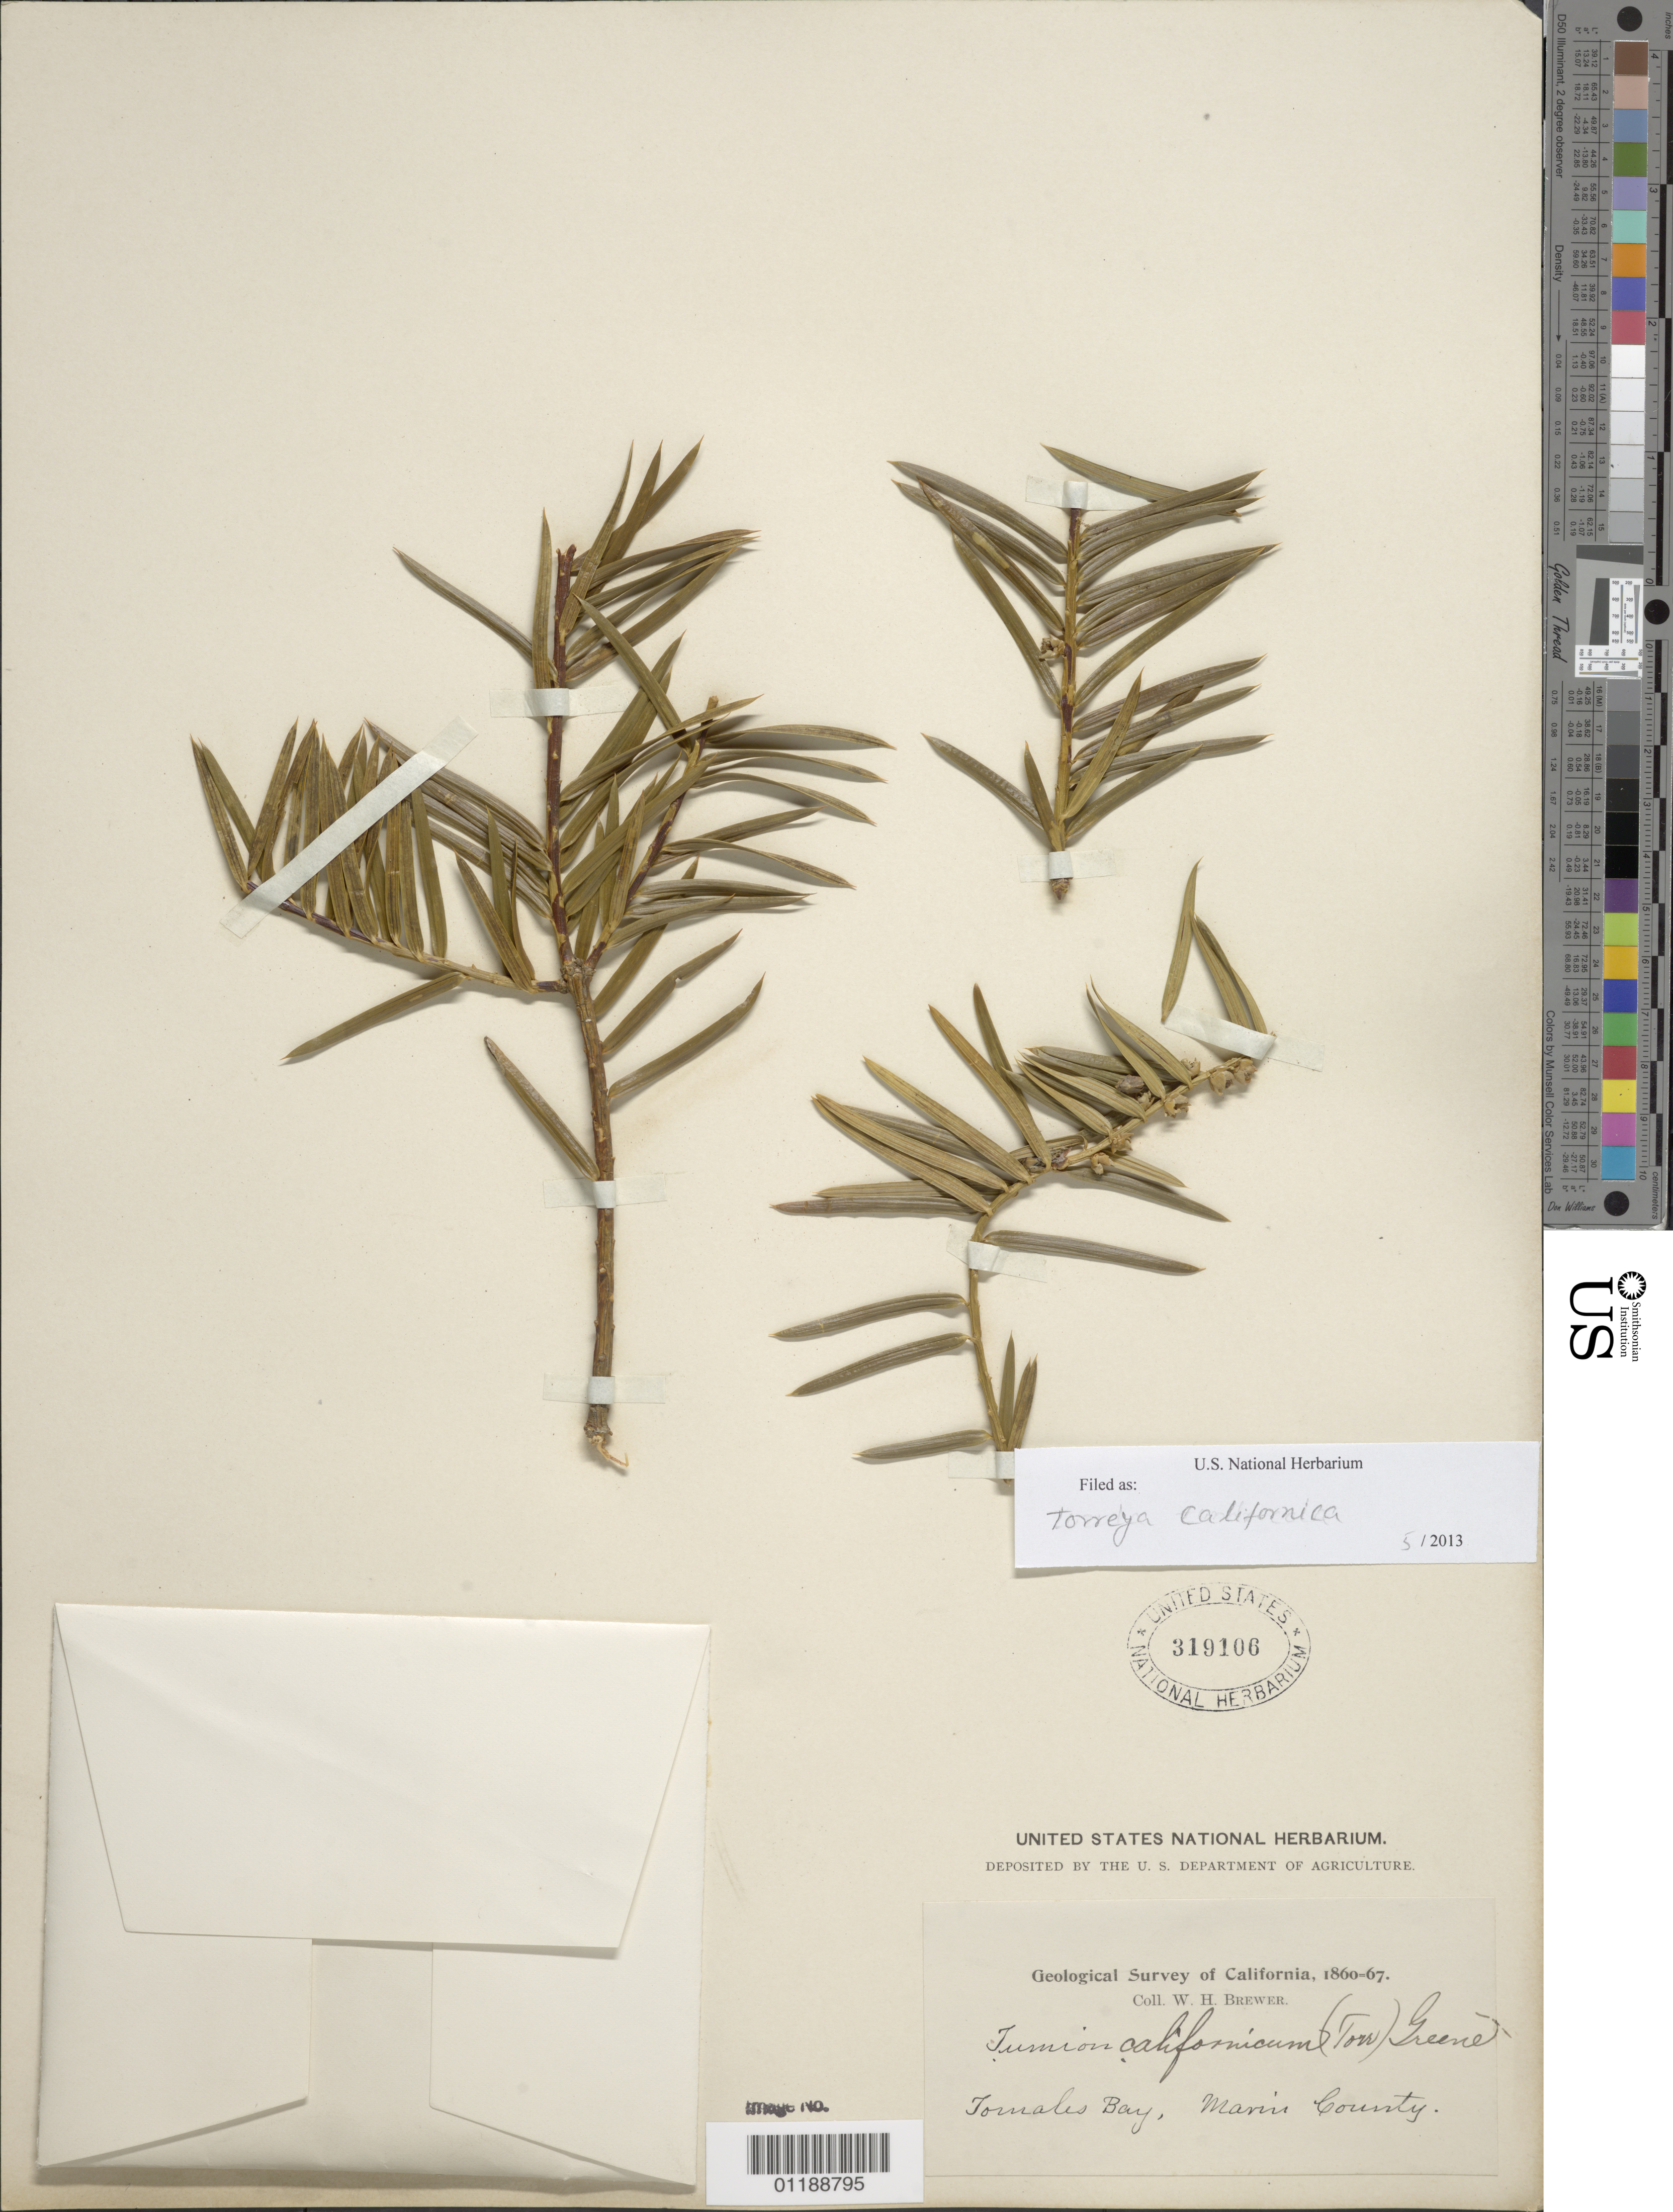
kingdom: Plantae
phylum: Tracheophyta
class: Pinopsida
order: Pinales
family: Taxaceae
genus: Torreya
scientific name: Torreya californica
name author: Torr.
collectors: W. H. Brewer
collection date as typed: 1860 to -- --- 1867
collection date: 1860/1867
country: United States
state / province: California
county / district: Marin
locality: Tomales Bay.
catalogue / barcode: US 319106